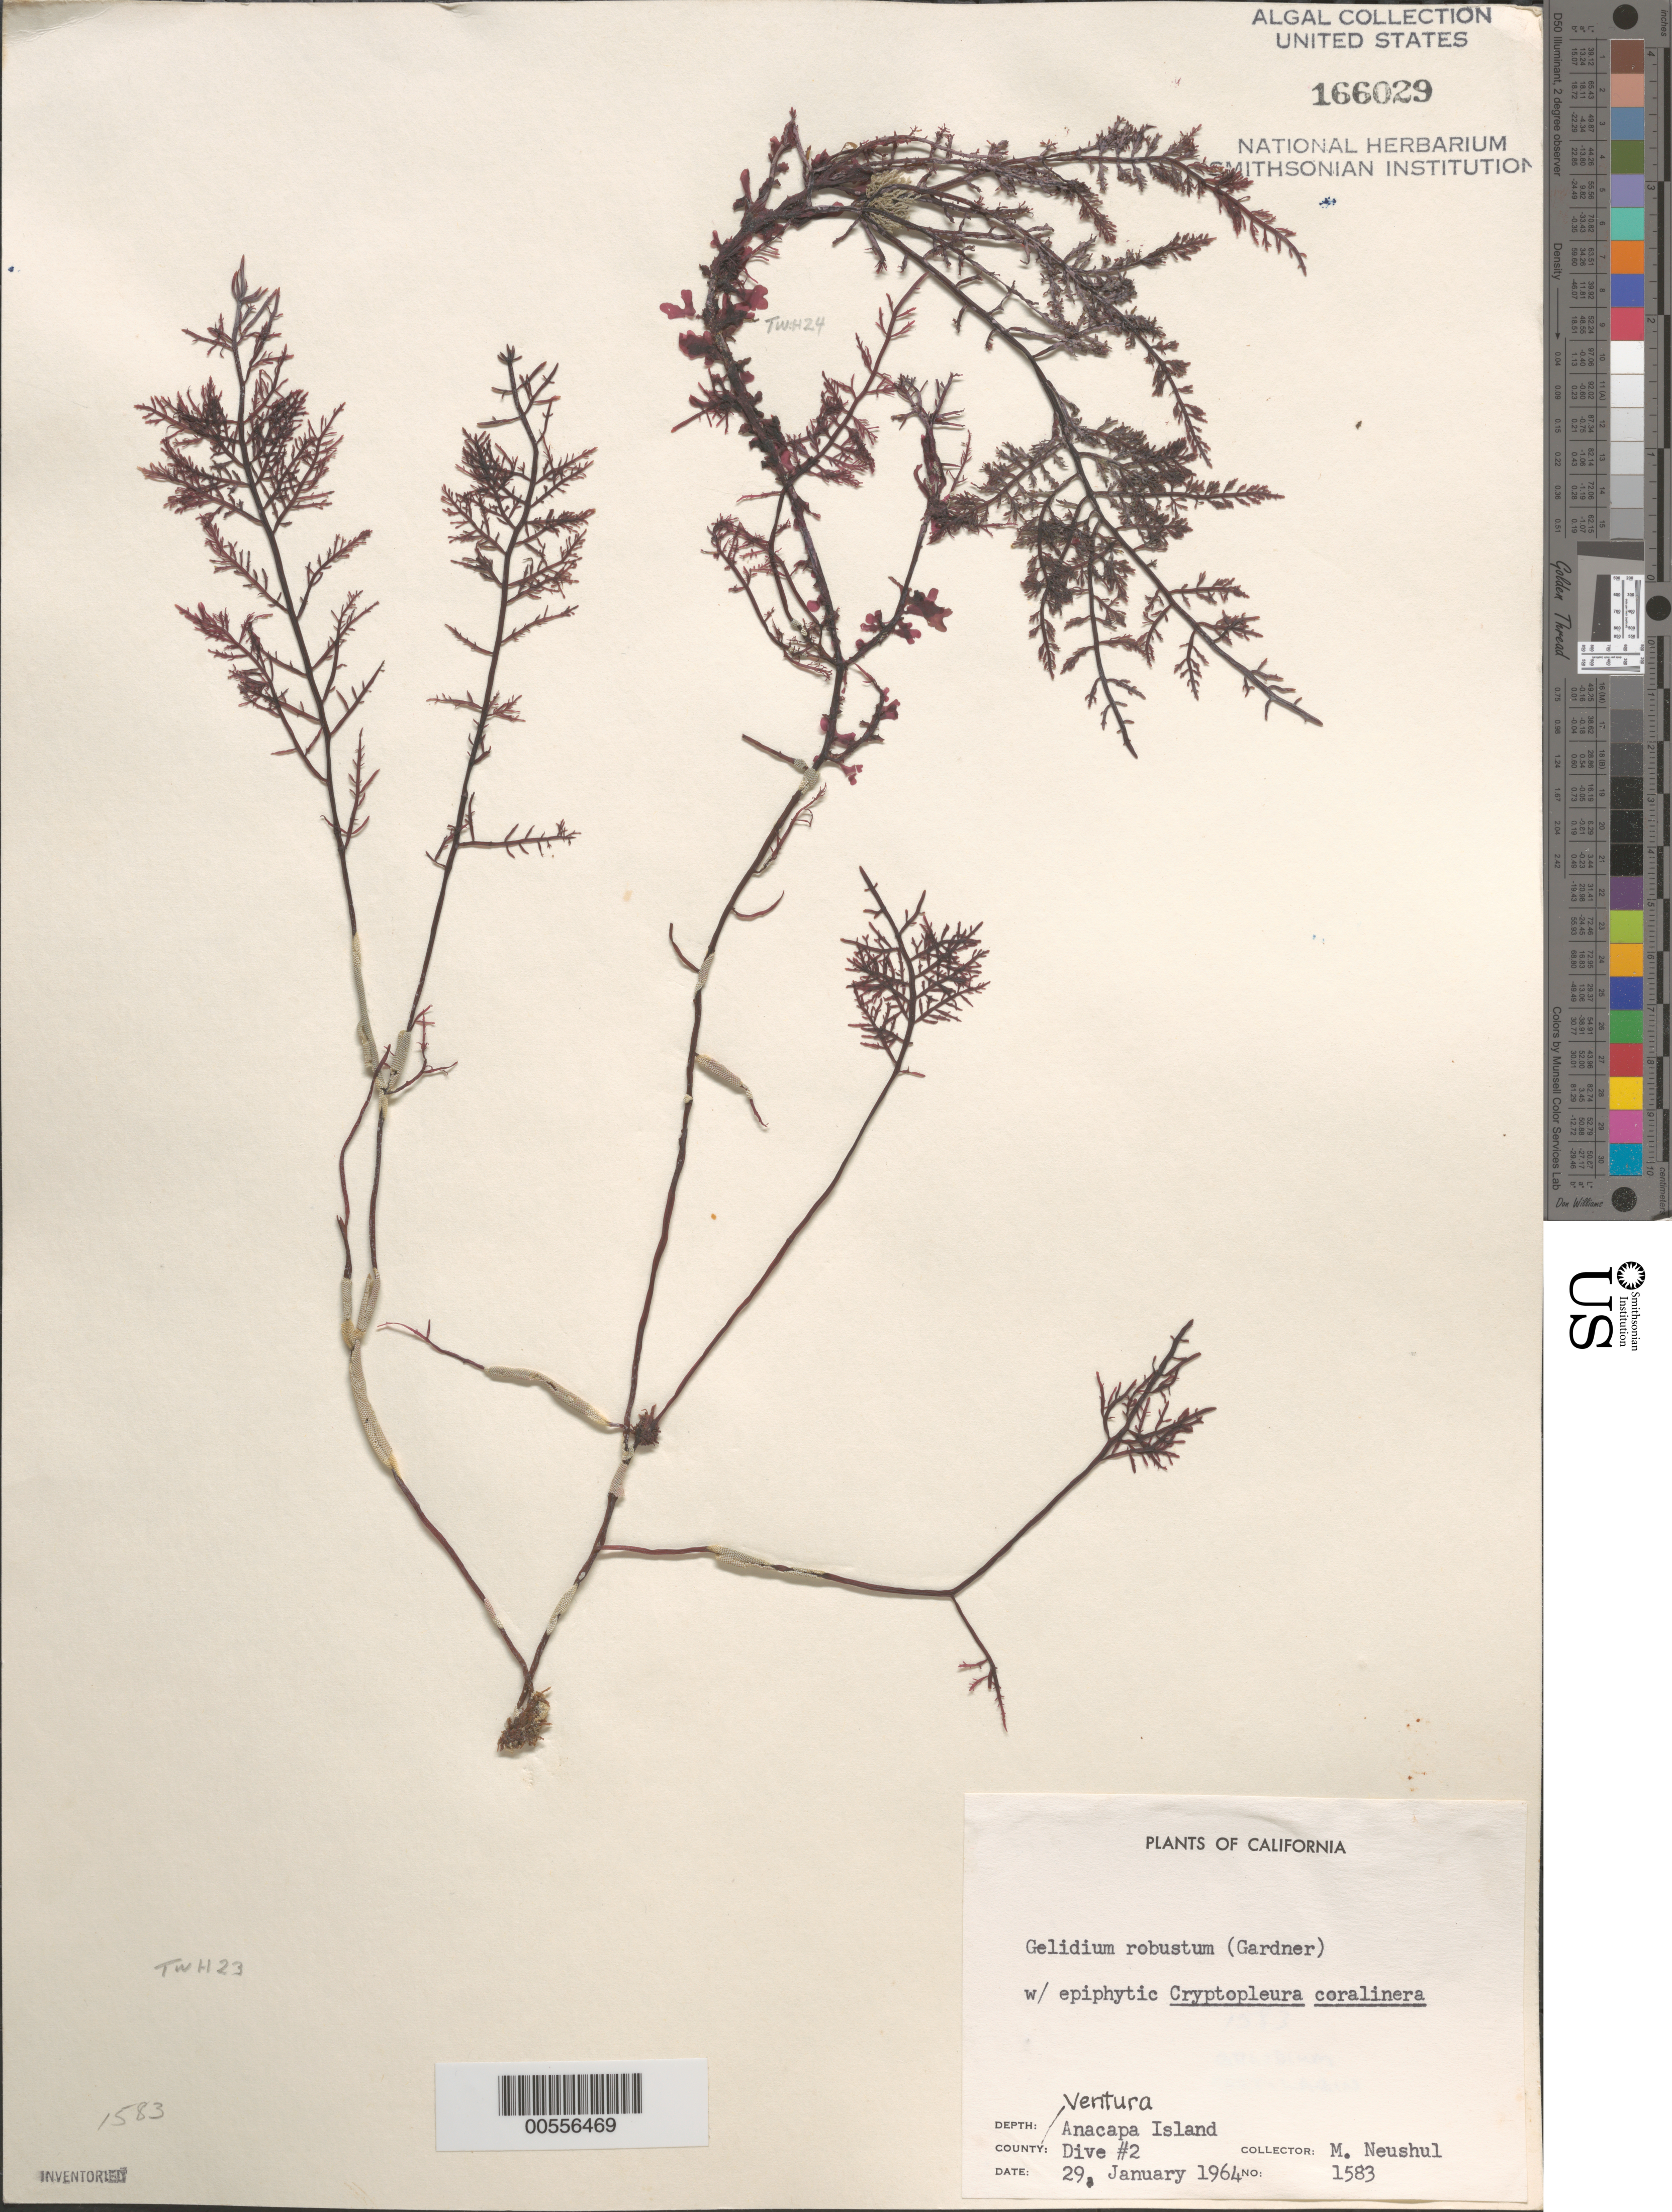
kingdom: Plantae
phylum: Rhodophyta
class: Florideophyceae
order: Gelidiales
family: Gelidiaceae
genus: Gelidium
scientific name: Gelidium robustum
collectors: M. Neushul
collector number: Neushul 1583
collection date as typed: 29 Jan 1964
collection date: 1964-01-29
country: United States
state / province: California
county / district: Ventura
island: Anacapa Island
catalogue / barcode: US 166029